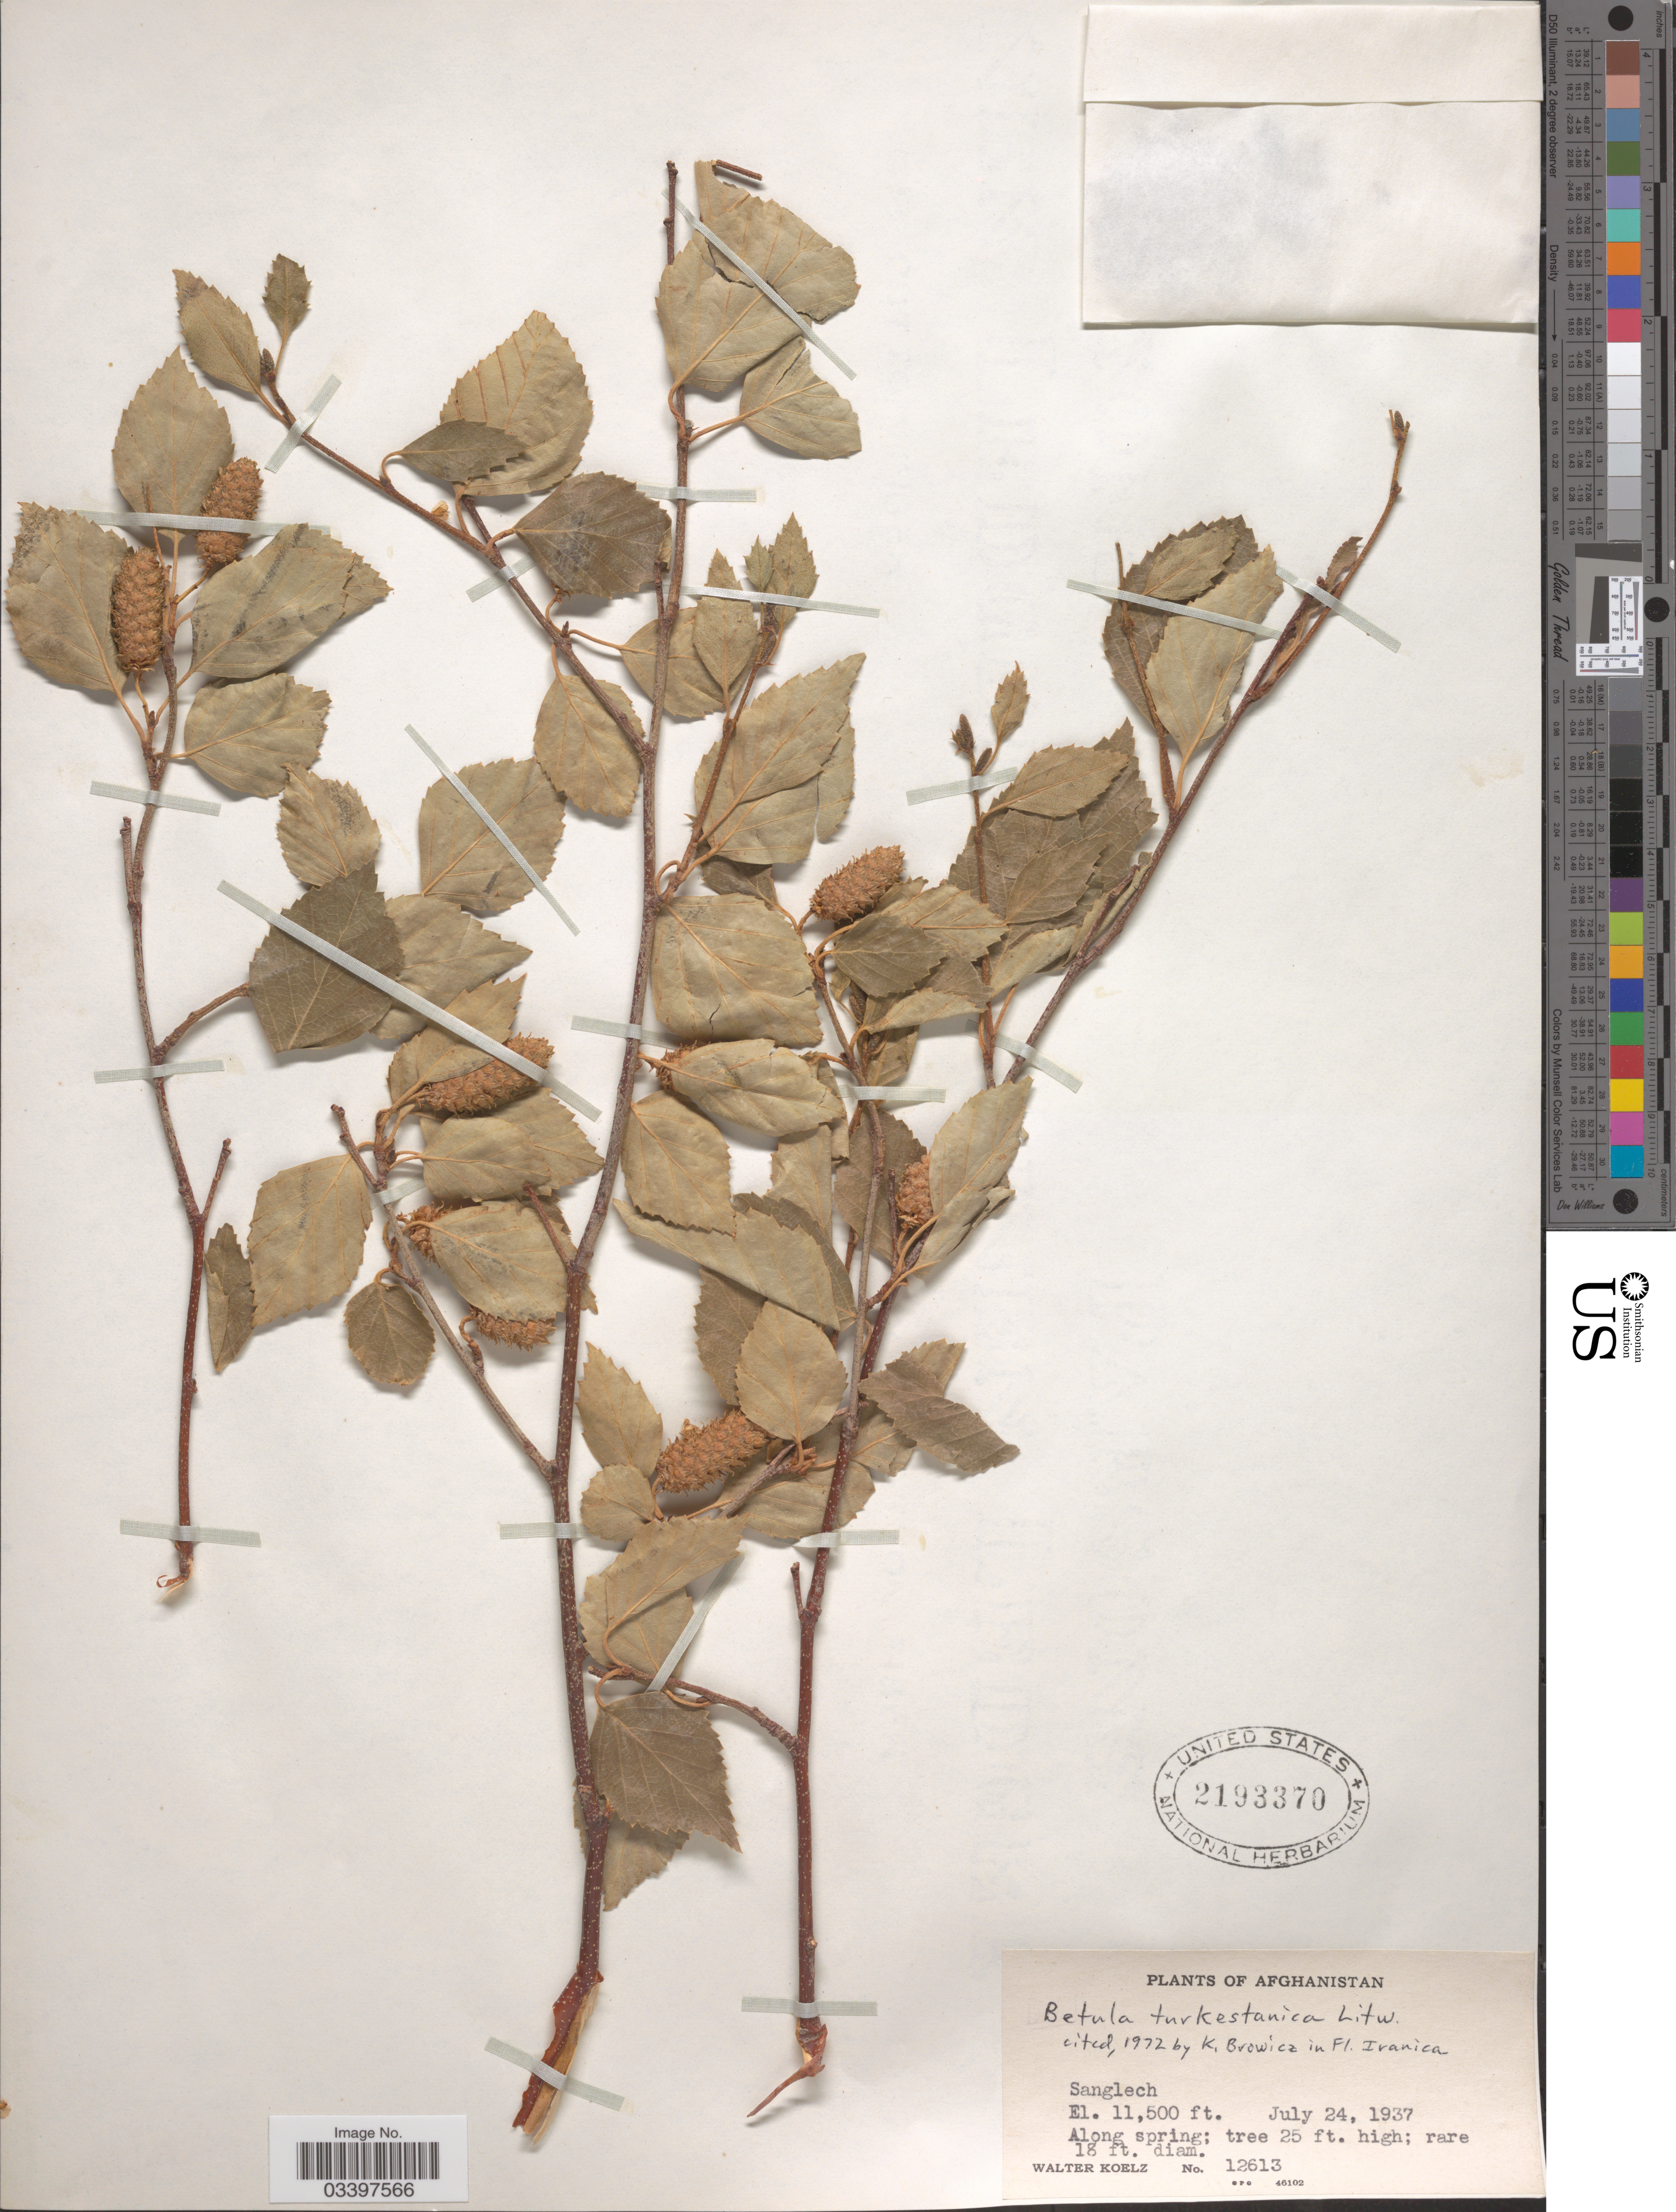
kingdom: Plantae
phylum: Tracheophyta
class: Magnoliopsida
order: Fagales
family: Betulaceae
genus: Betula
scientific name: Betula turkestanica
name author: Litv.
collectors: W. N. Koelz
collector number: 12613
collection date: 1937-07-24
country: Afghanistan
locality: Sanglech.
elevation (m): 3505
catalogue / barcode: US 2193370